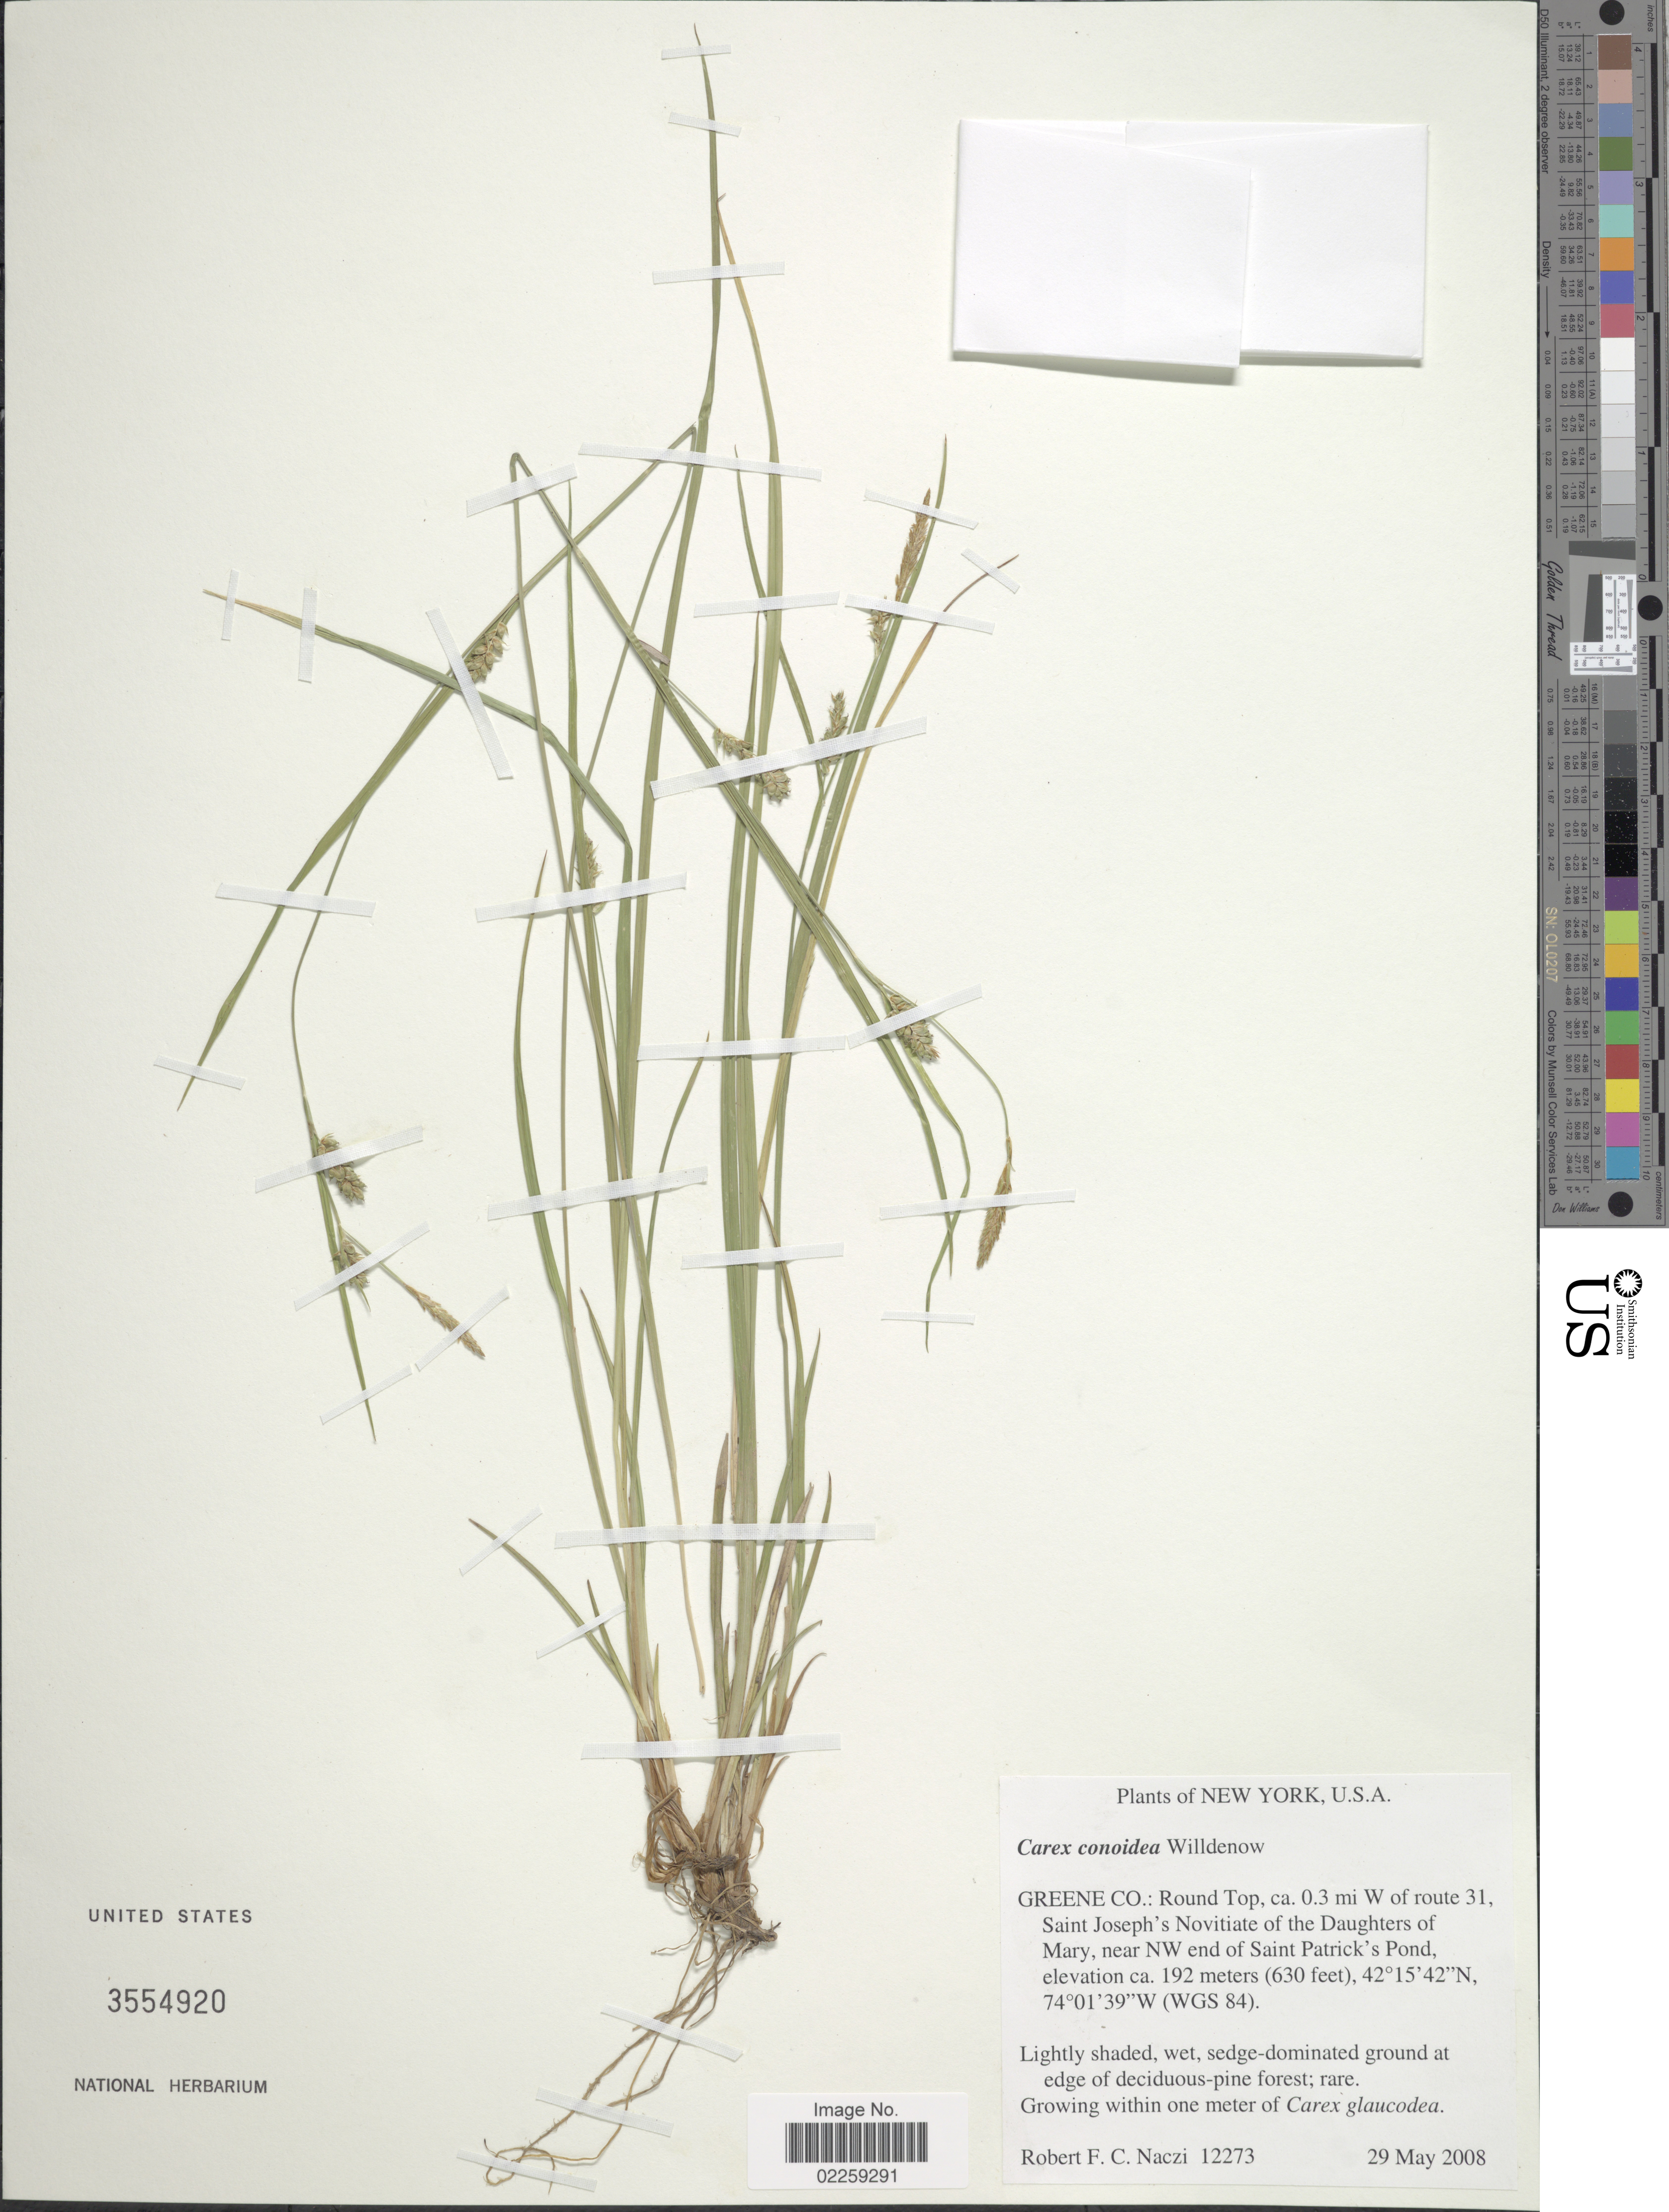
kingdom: Plantae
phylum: Tracheophyta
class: Liliopsida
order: Poales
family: Cyperaceae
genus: Carex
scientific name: Carex conoidea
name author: Willd.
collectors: R. F. C. Naczi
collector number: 12273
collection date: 2008-05-29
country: United States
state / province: New York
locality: Greene Co.: Round Top, ca. 0.3 mi. W of route 31, Saint Joseph's Novitiate of the Daughters of Mary, near NW end of Saint Patrick's Pond WGS 84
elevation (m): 192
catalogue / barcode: US 3554920